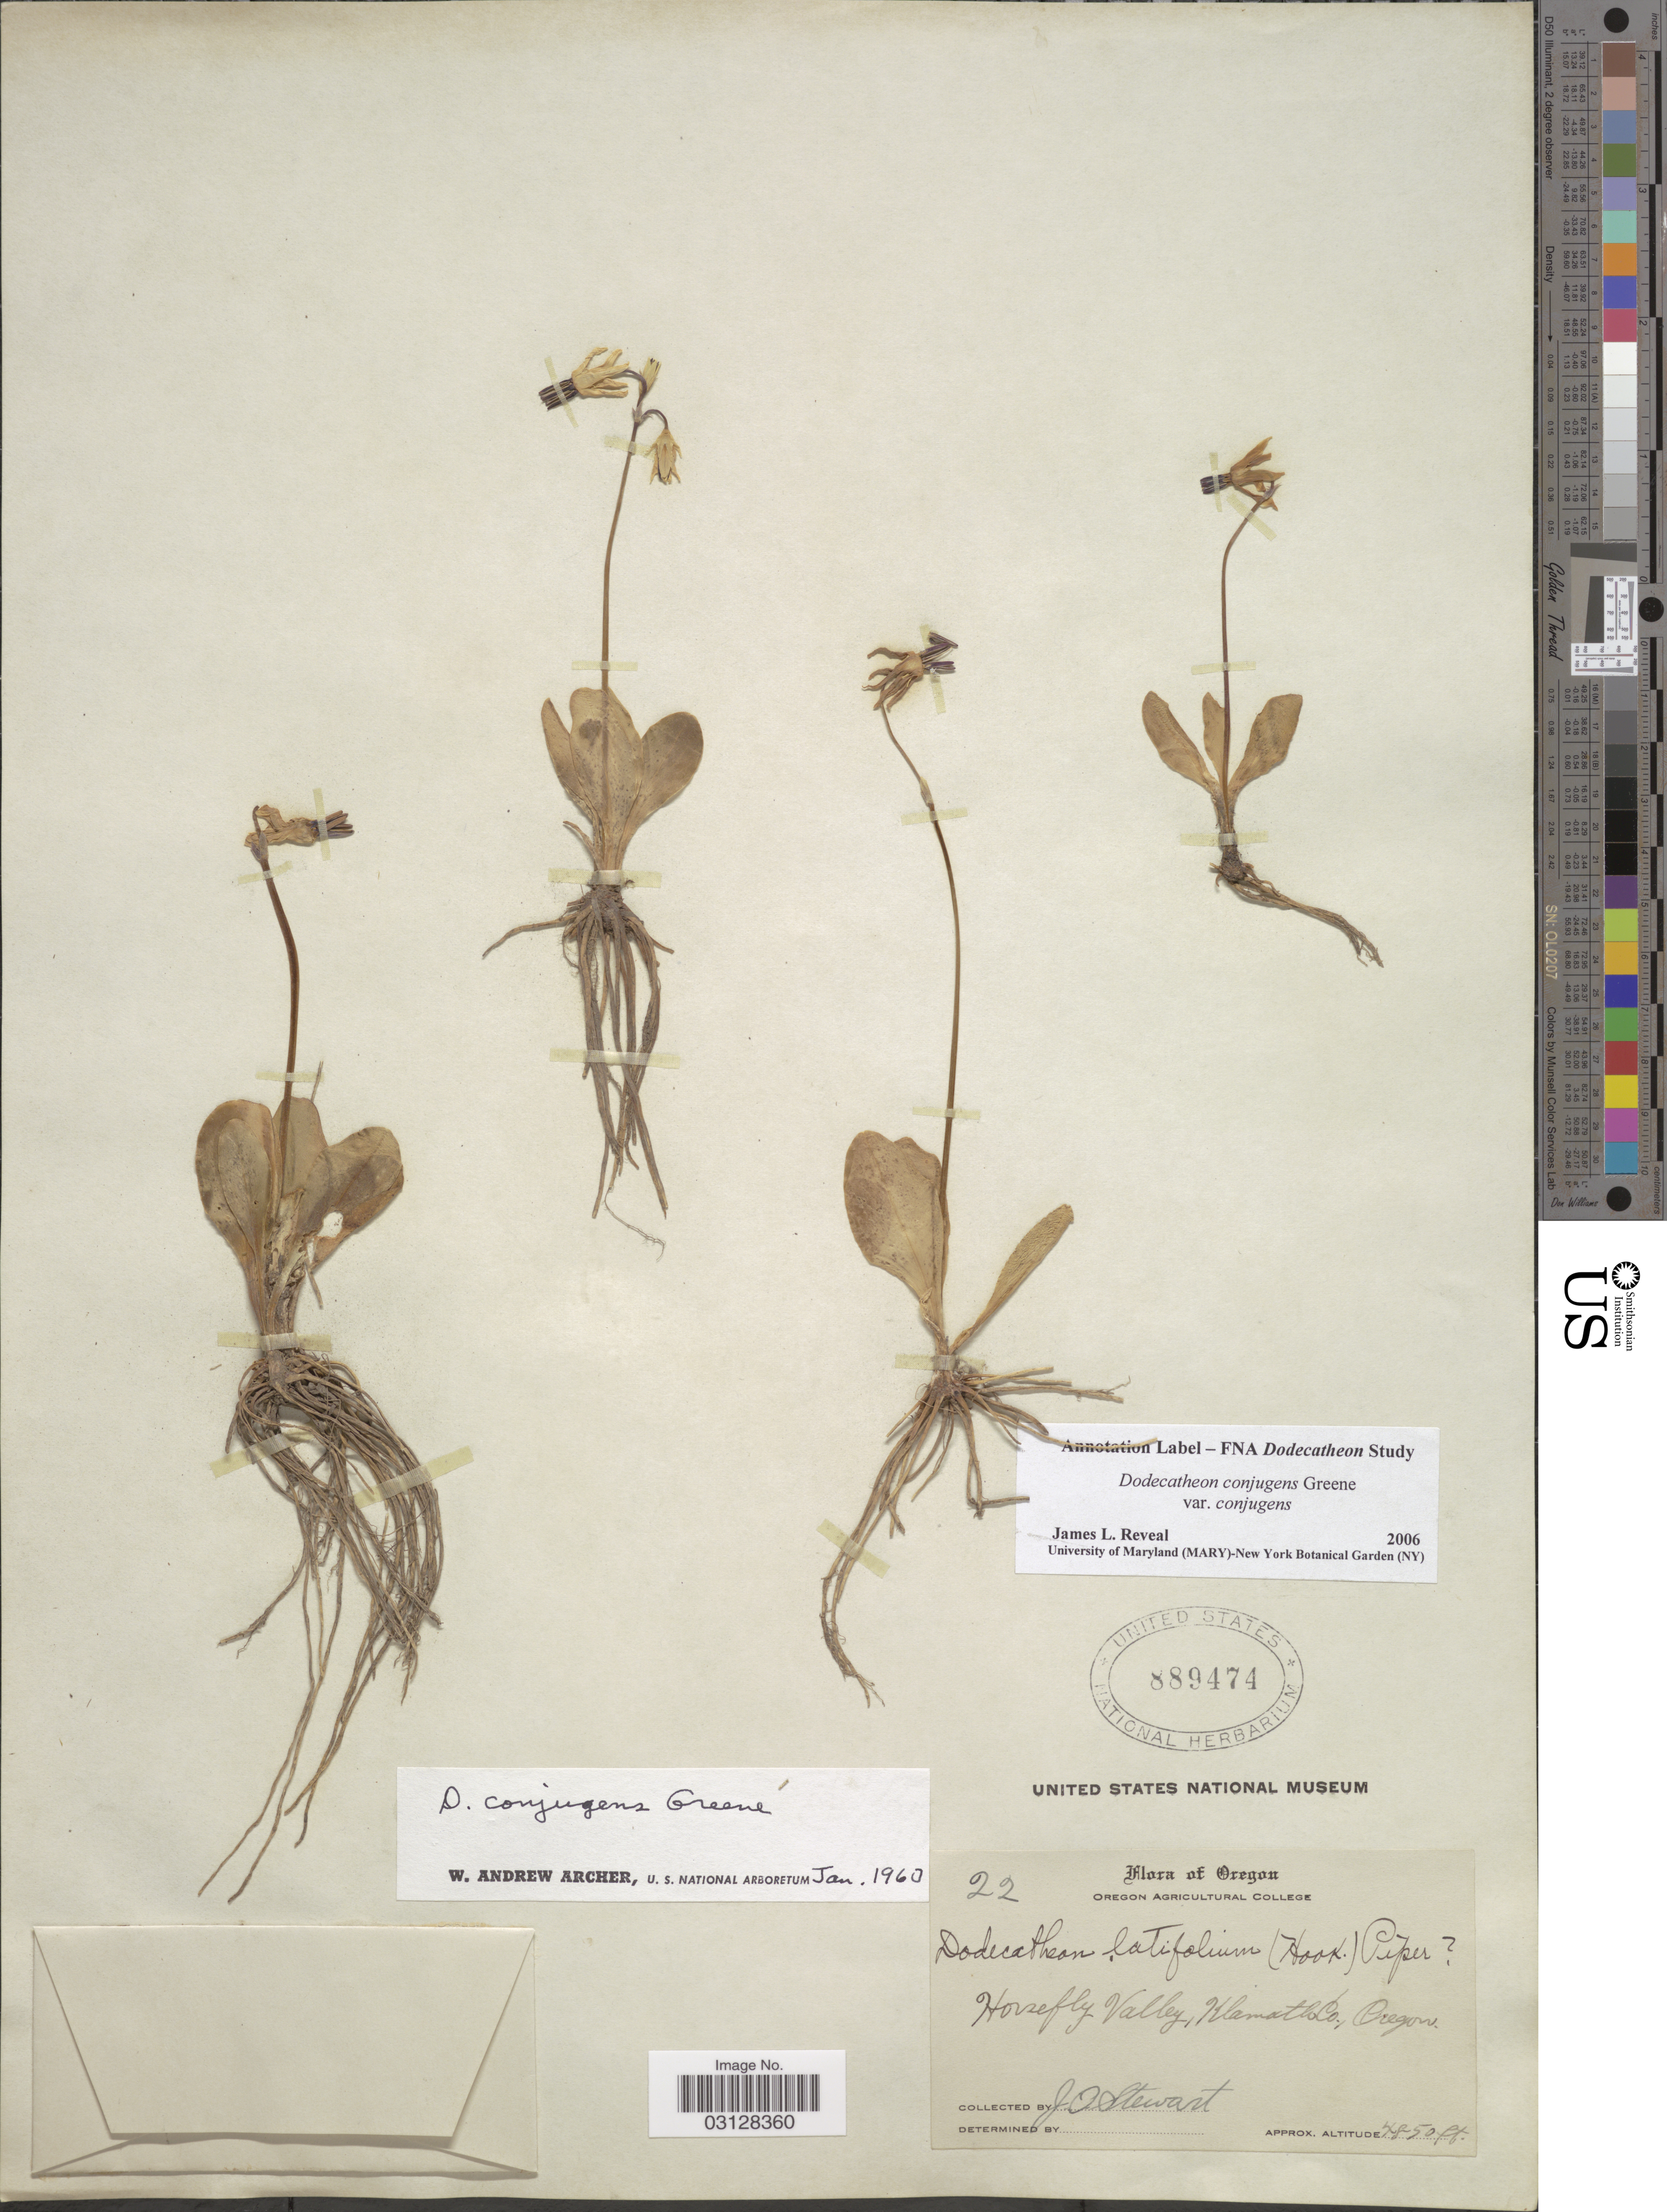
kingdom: Plantae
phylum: Tracheophyta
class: Magnoliopsida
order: Ericales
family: Primulaceae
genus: Dodecatheon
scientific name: Dodecatheon conjugens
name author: Greene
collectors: J. Stewart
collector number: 22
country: United States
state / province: Oregon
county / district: Klamath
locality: Horsefly Valley, Klamath Co.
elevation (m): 1478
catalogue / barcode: US 89474